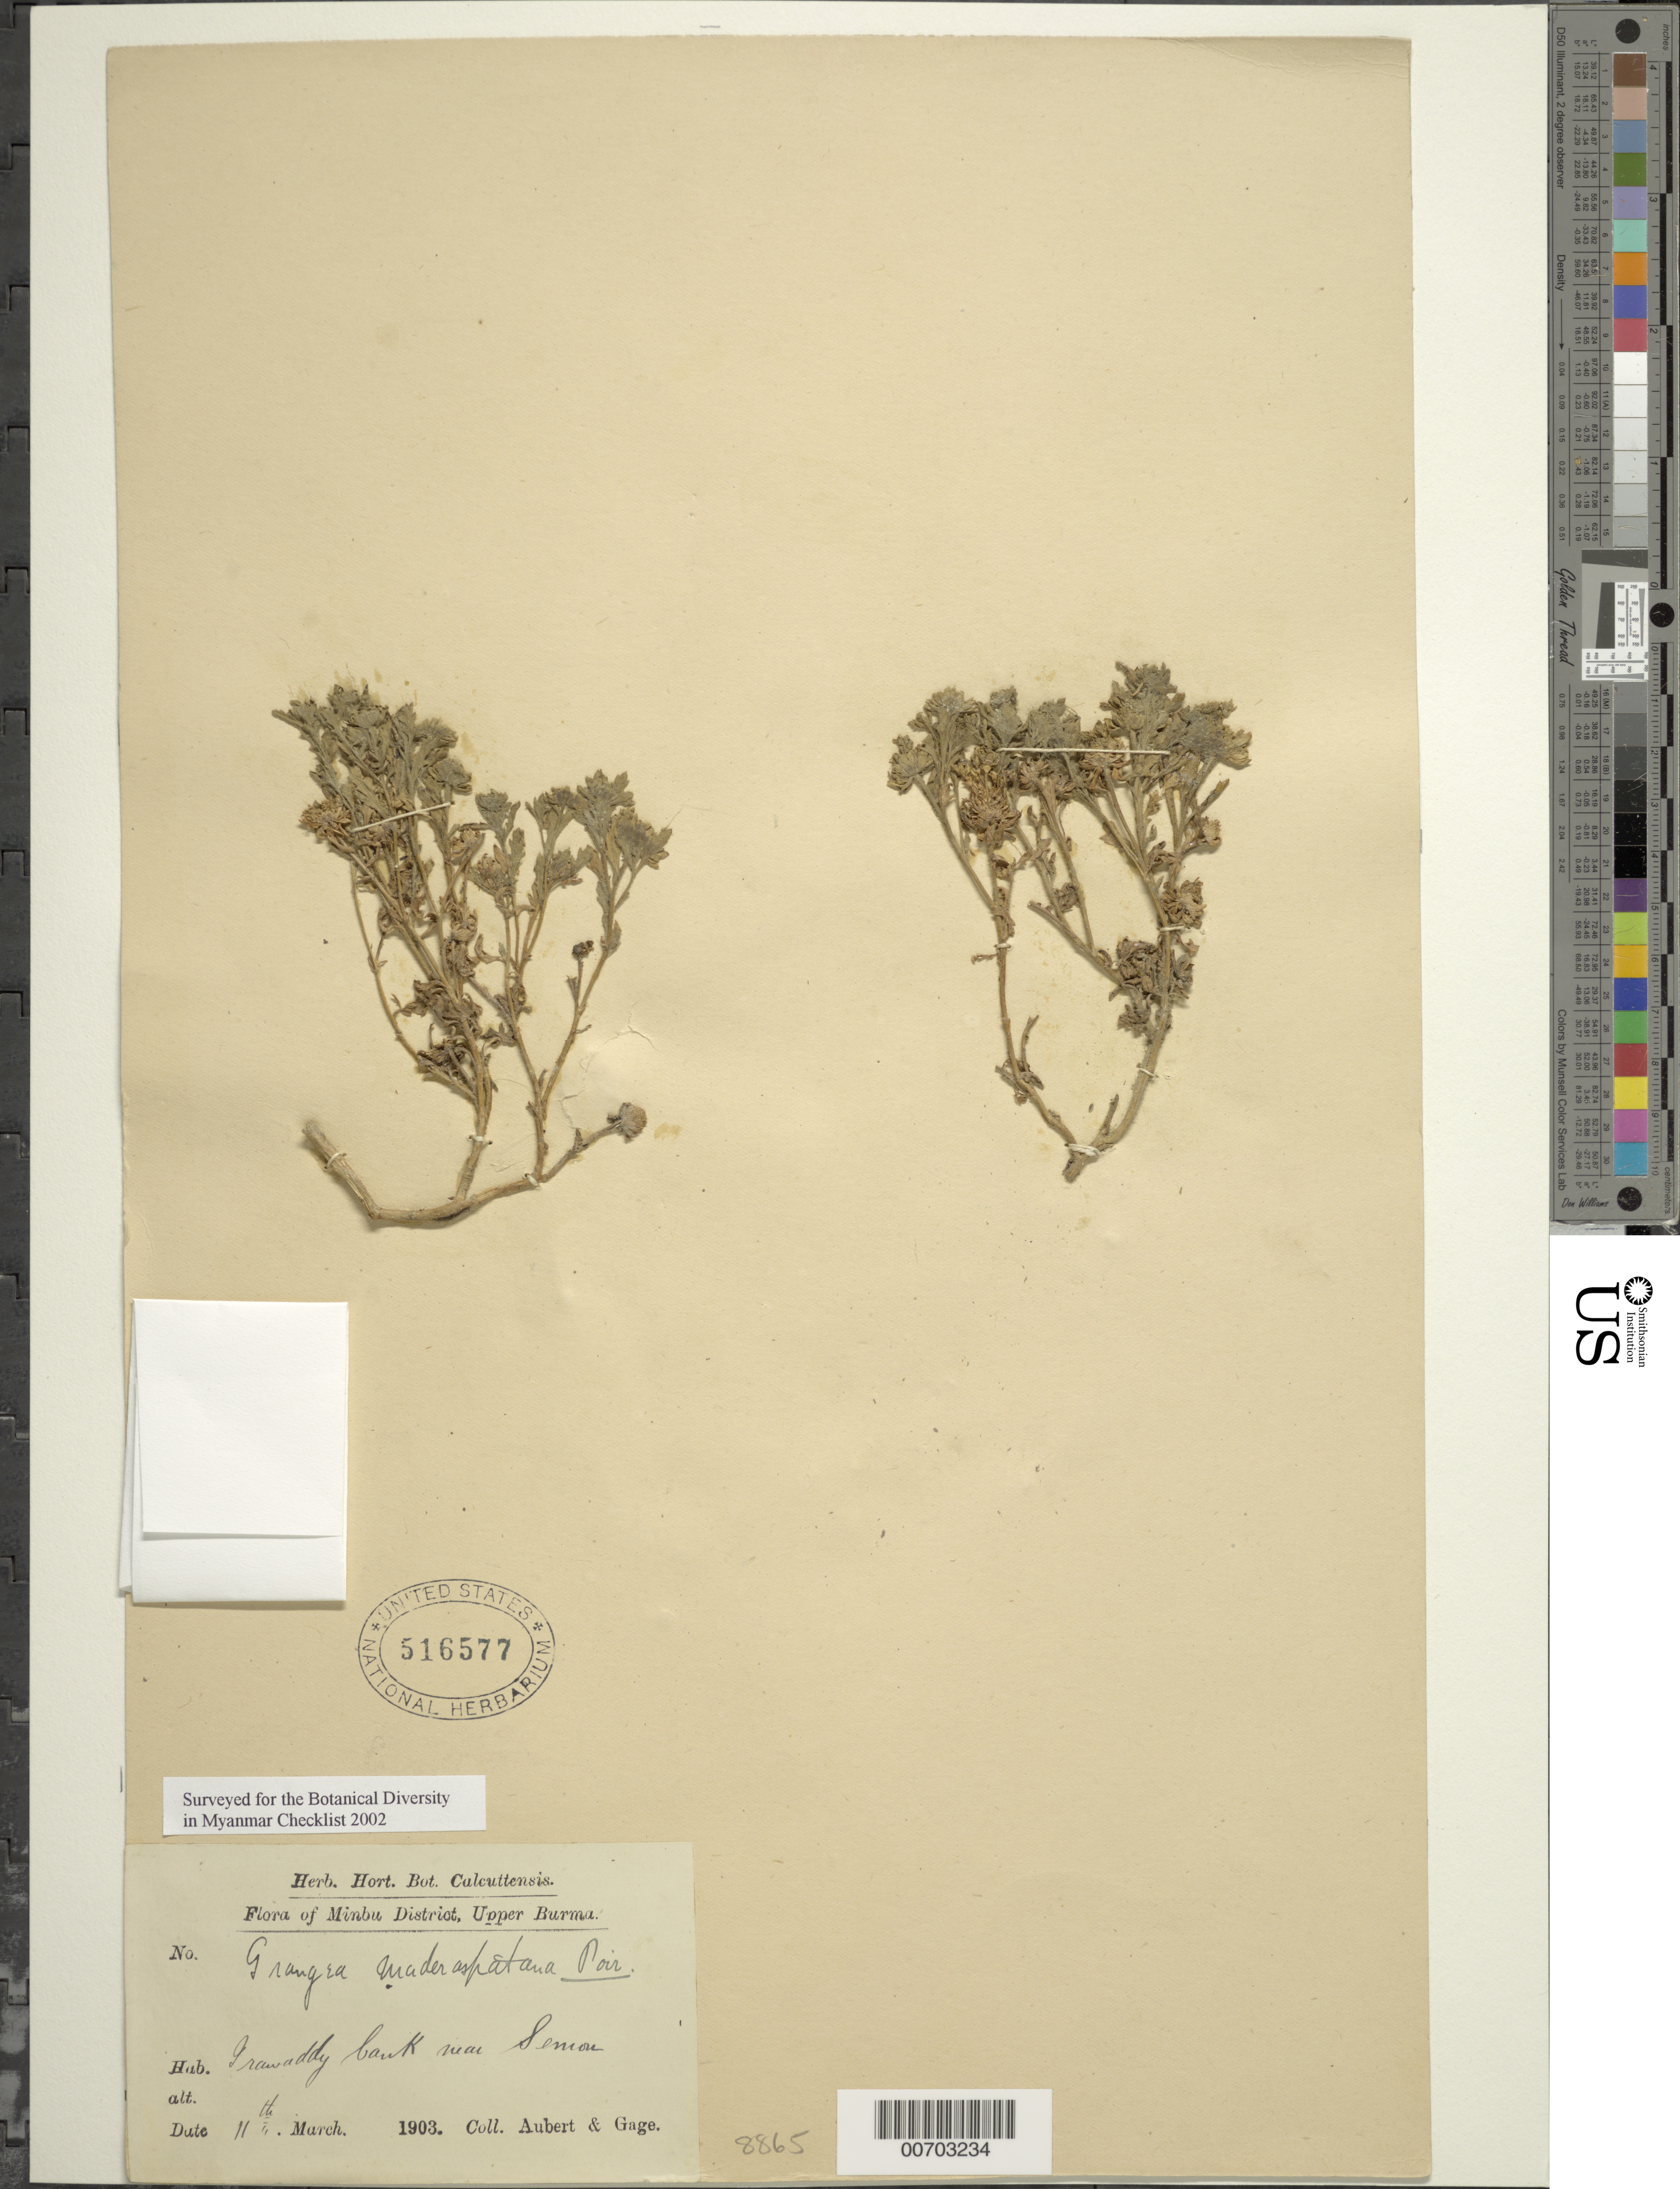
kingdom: Plantae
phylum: Tracheophyta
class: Magnoliopsida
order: Asterales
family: Asteraceae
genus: Grangea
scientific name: Grangea maderaspatana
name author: (L.) Poir.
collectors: Aubert, G.E. & S. Gage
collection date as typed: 11 Mar 1903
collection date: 1903-03-11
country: Myanmar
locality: Minbu Dist., Irawaddy R., near Semon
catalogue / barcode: US 516577